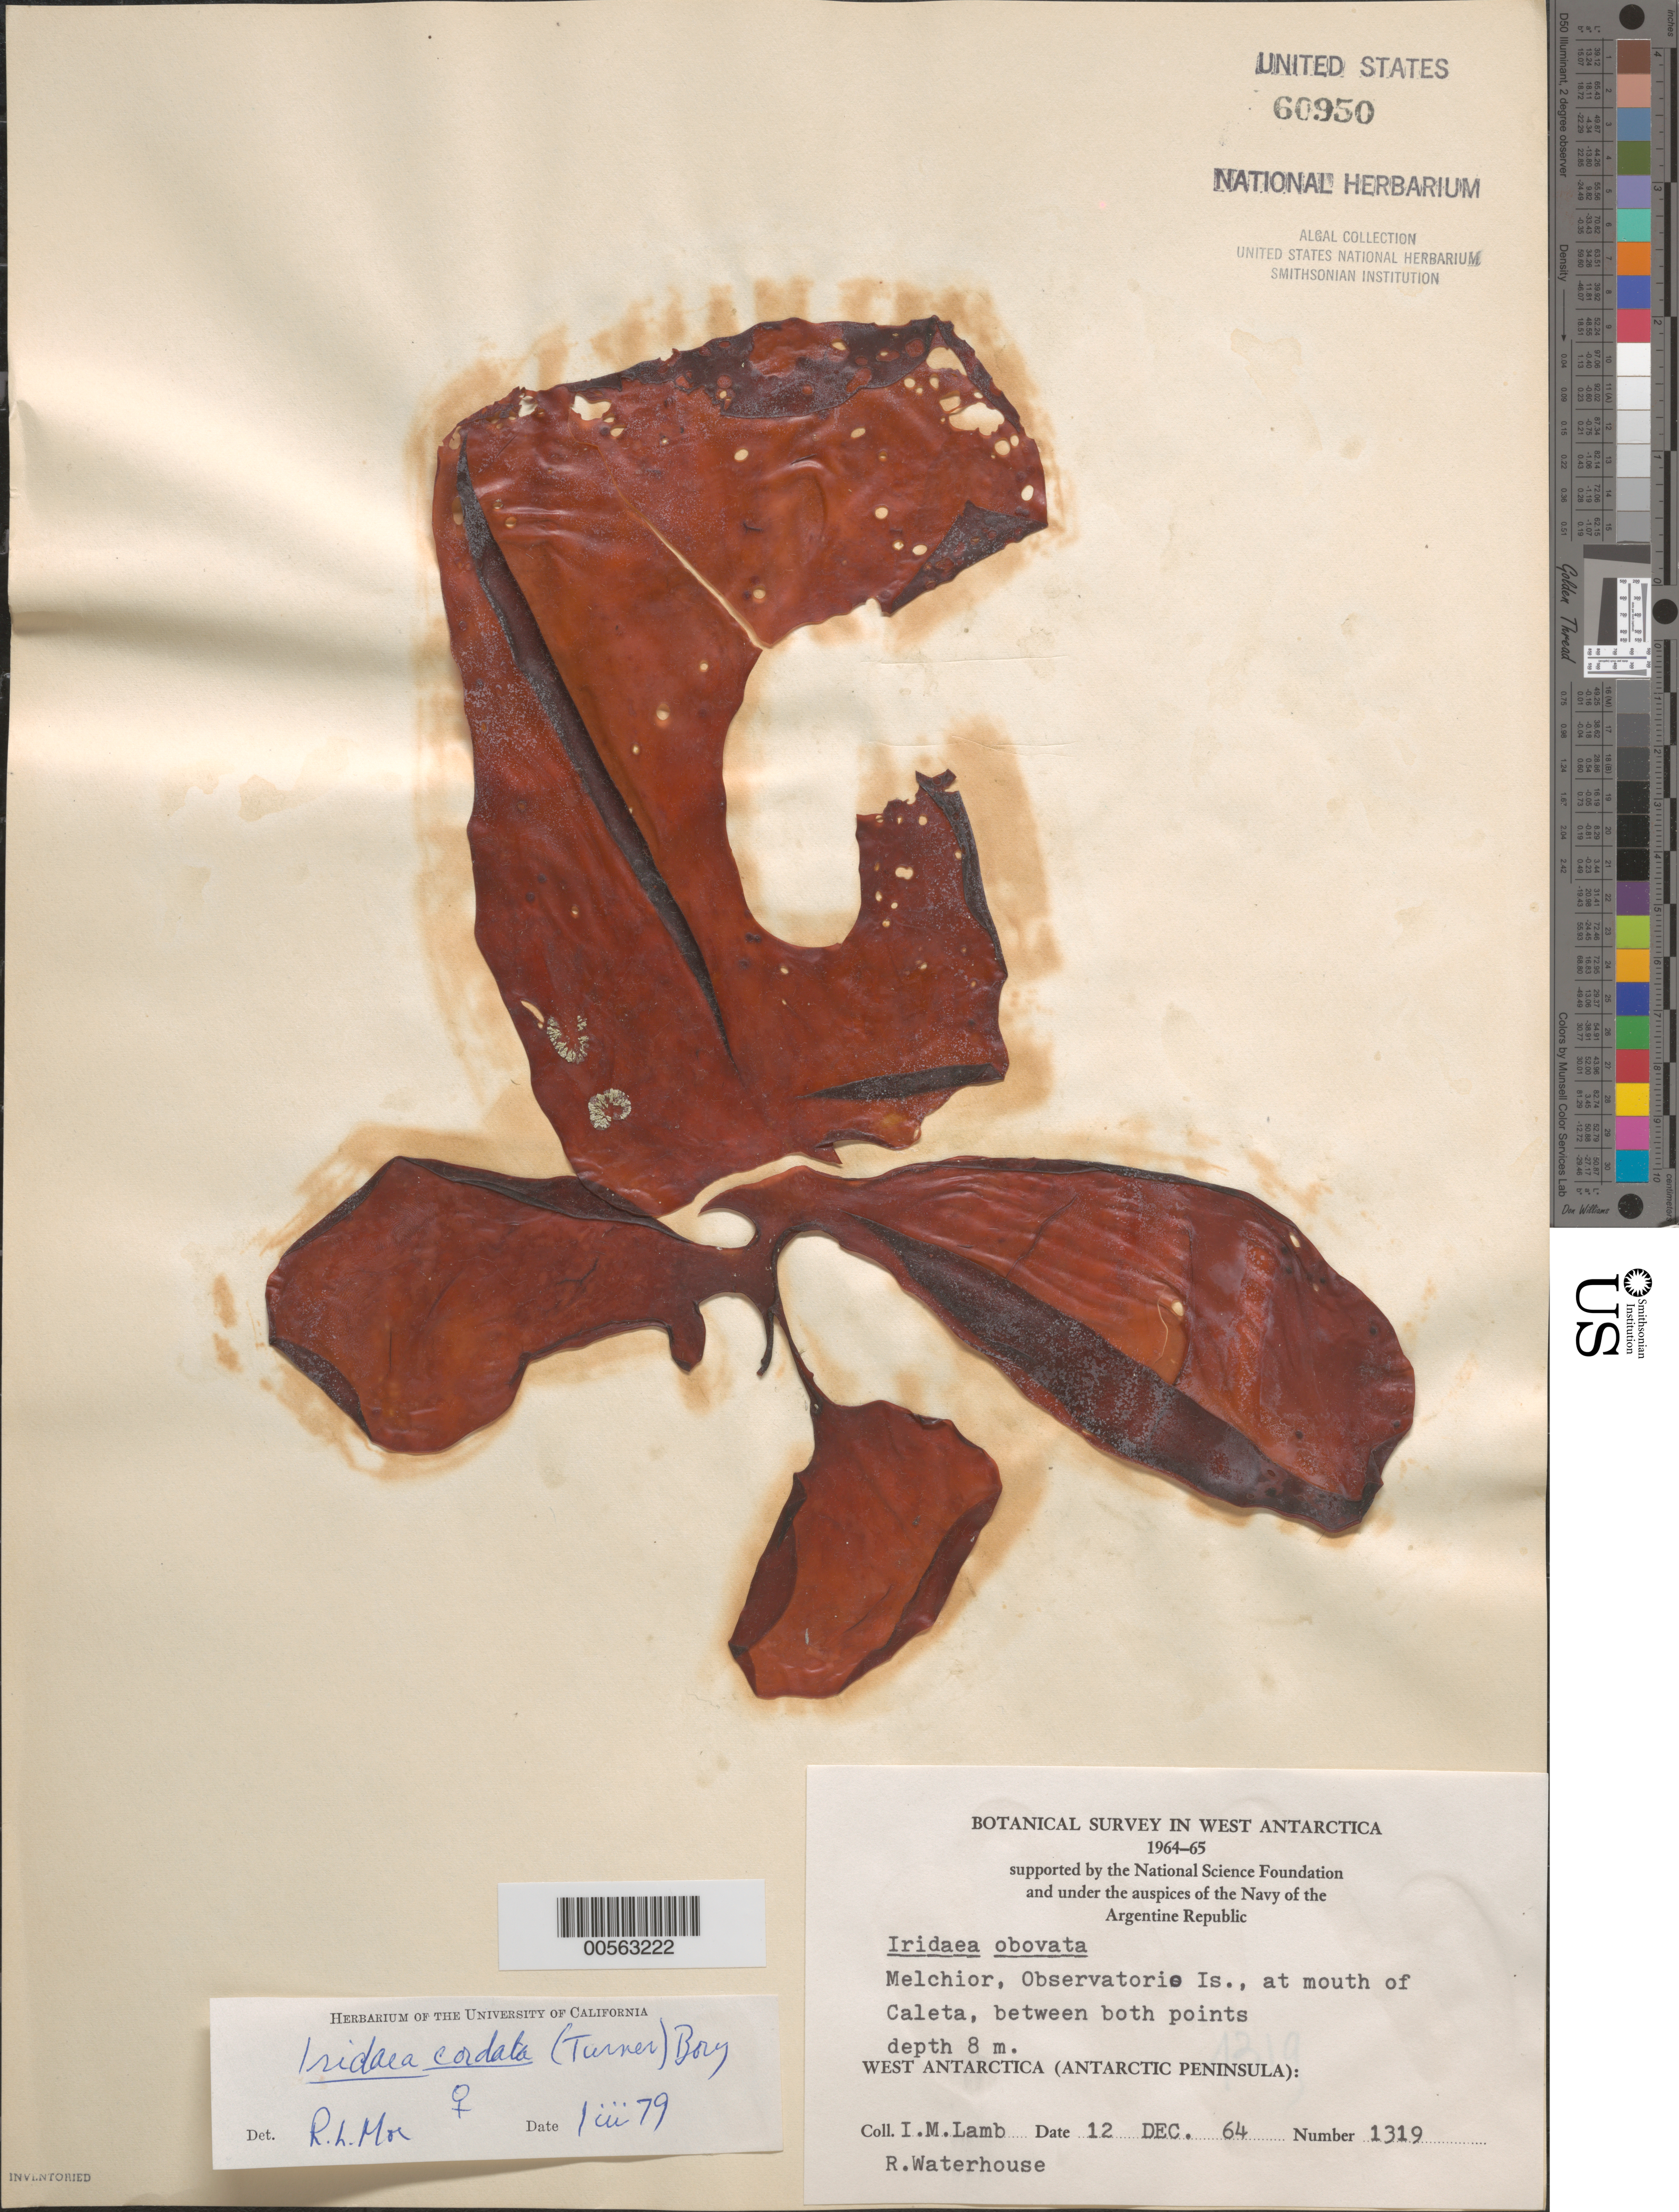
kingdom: Plantae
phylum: Rhodophyta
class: Florideophyceae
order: Gigartinales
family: Gigartinaceae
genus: Iridaea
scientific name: Iridaea cordata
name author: (Turner) Bory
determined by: Moe, R. L.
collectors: I. M. Lamb & R. Waterhouse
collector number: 1319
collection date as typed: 12 Dec 1964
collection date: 1964-12-12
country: Antarctica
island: Gamma Island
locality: Mouth of Caleta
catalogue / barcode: US 60950